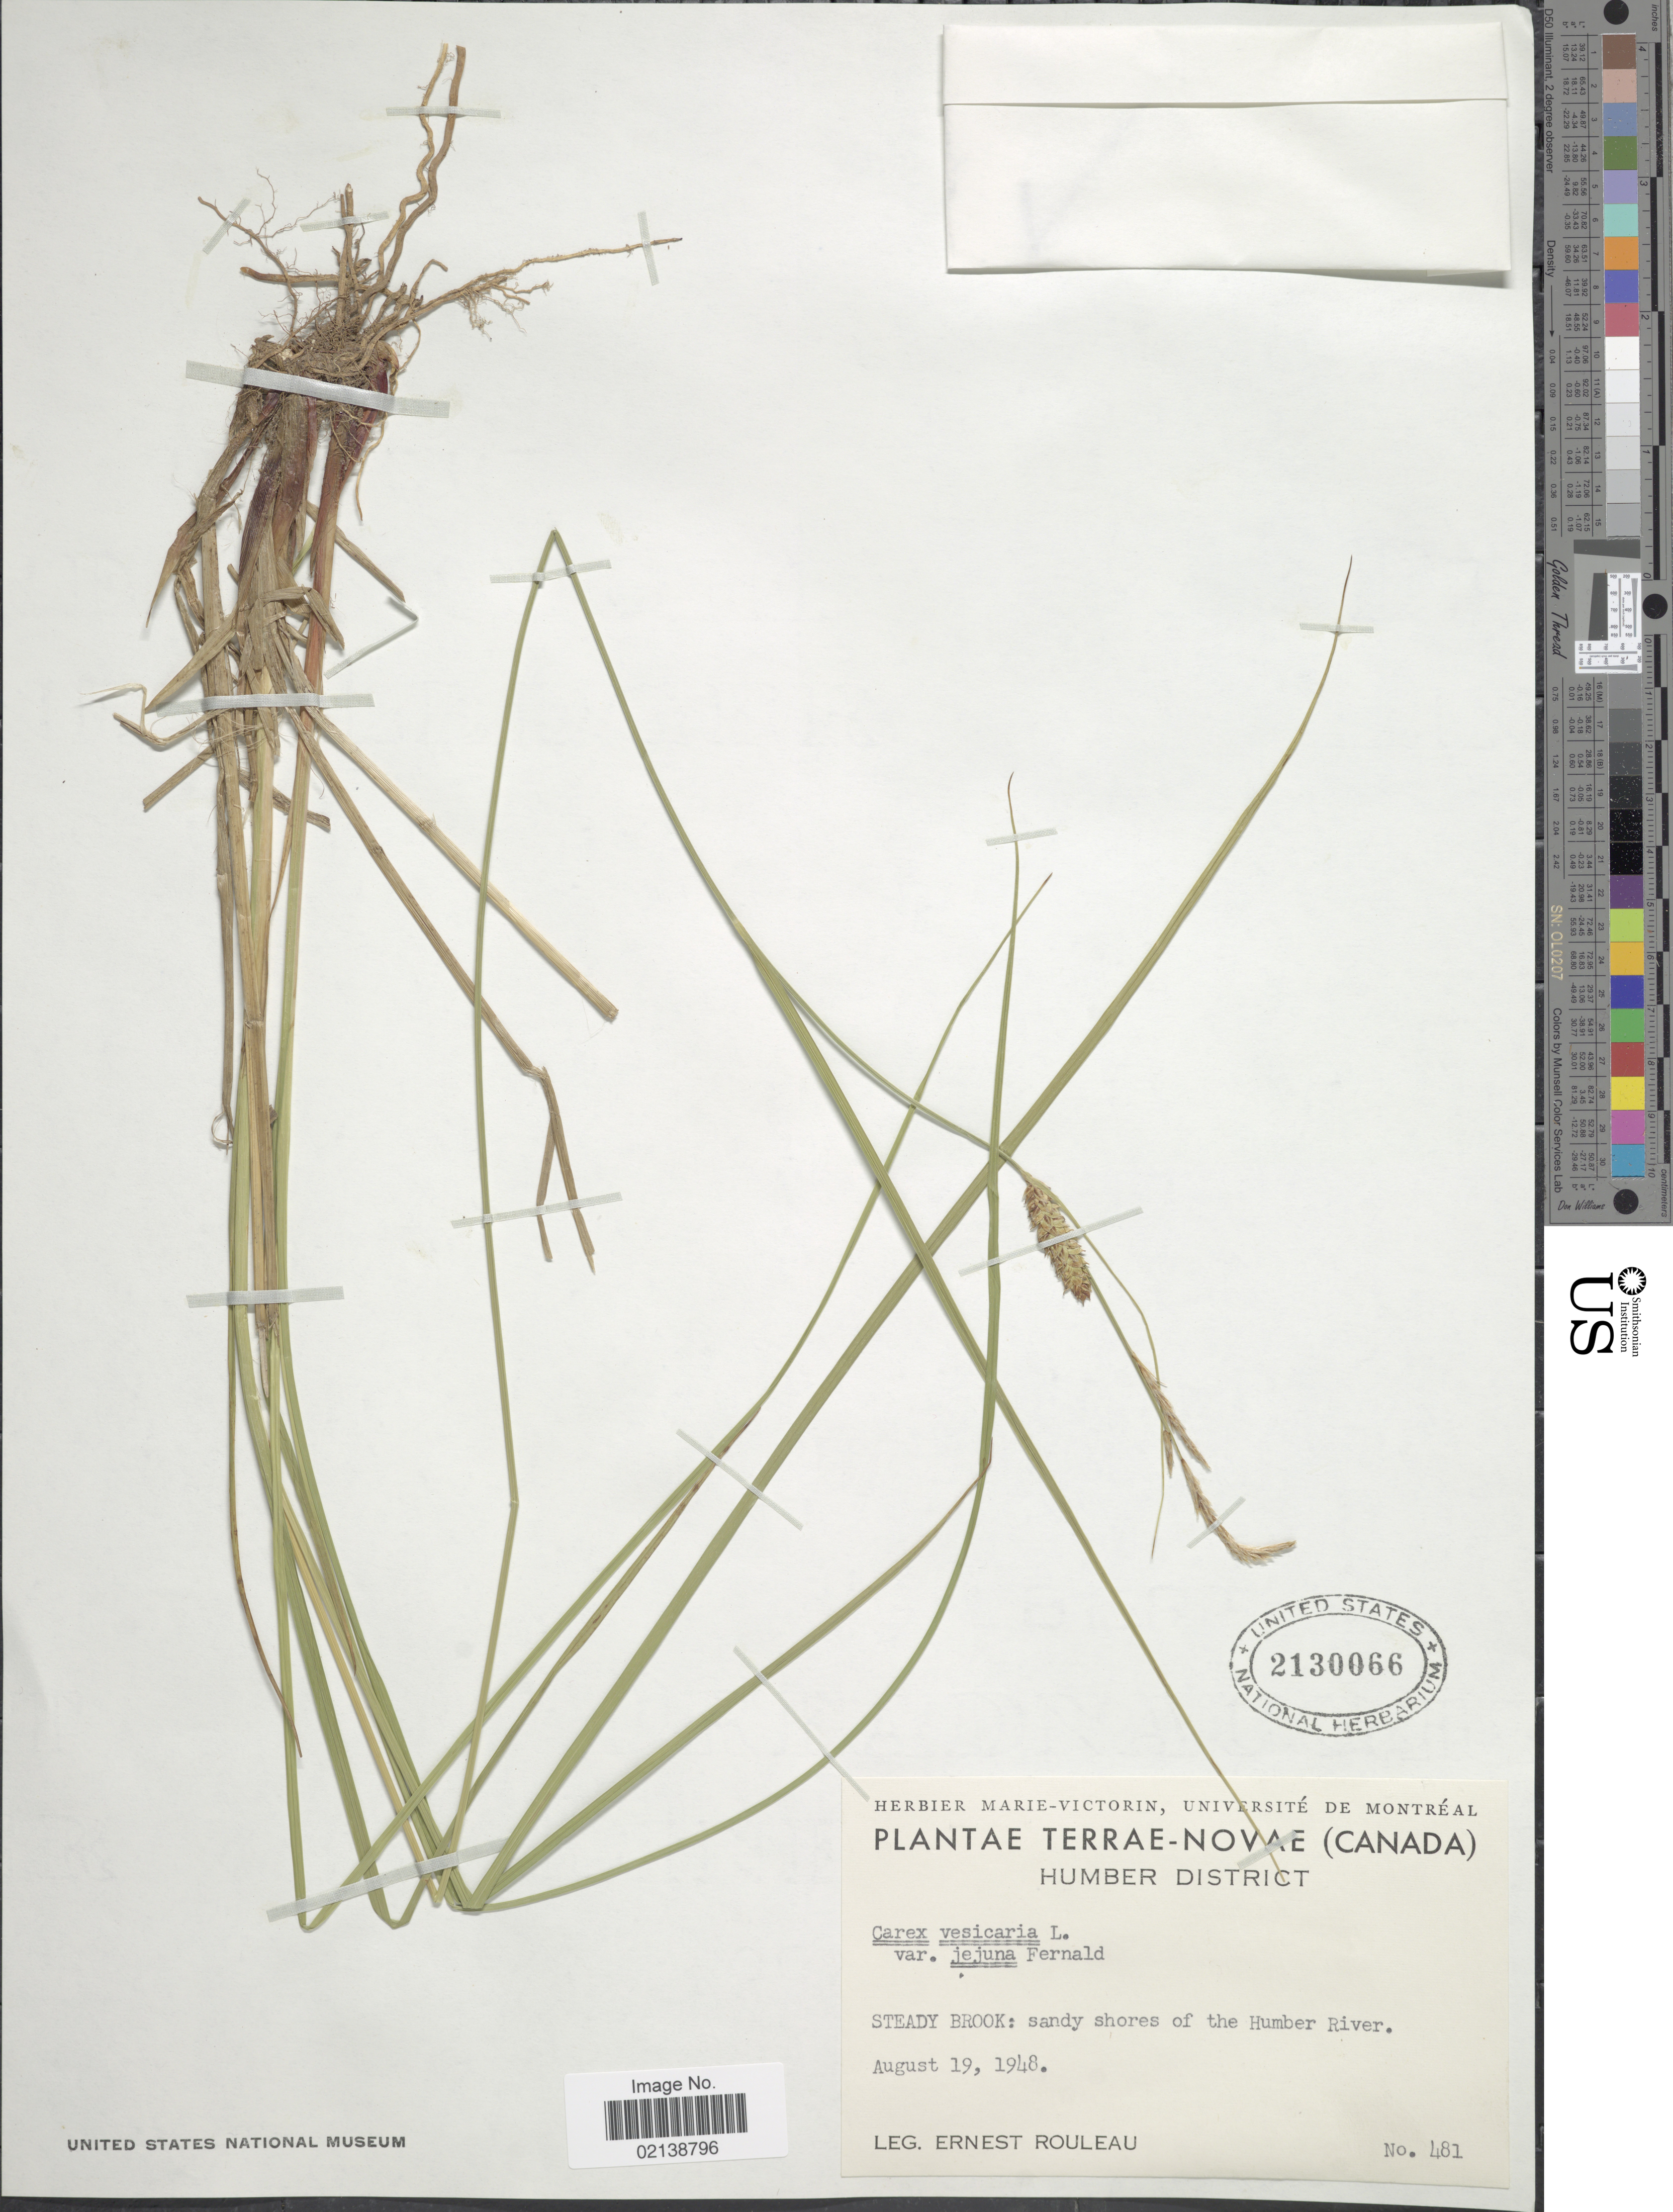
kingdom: Plantae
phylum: Tracheophyta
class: Liliopsida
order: Poales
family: Cyperaceae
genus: Carex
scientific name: Carex vesicaria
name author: L.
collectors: E. Rouleau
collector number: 481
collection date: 1948-08-19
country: Canada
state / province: Newfoundland and Labrador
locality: Terrae-Novae, Humber District, Steady Brook: sandy shores of the Humber River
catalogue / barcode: US 2130066